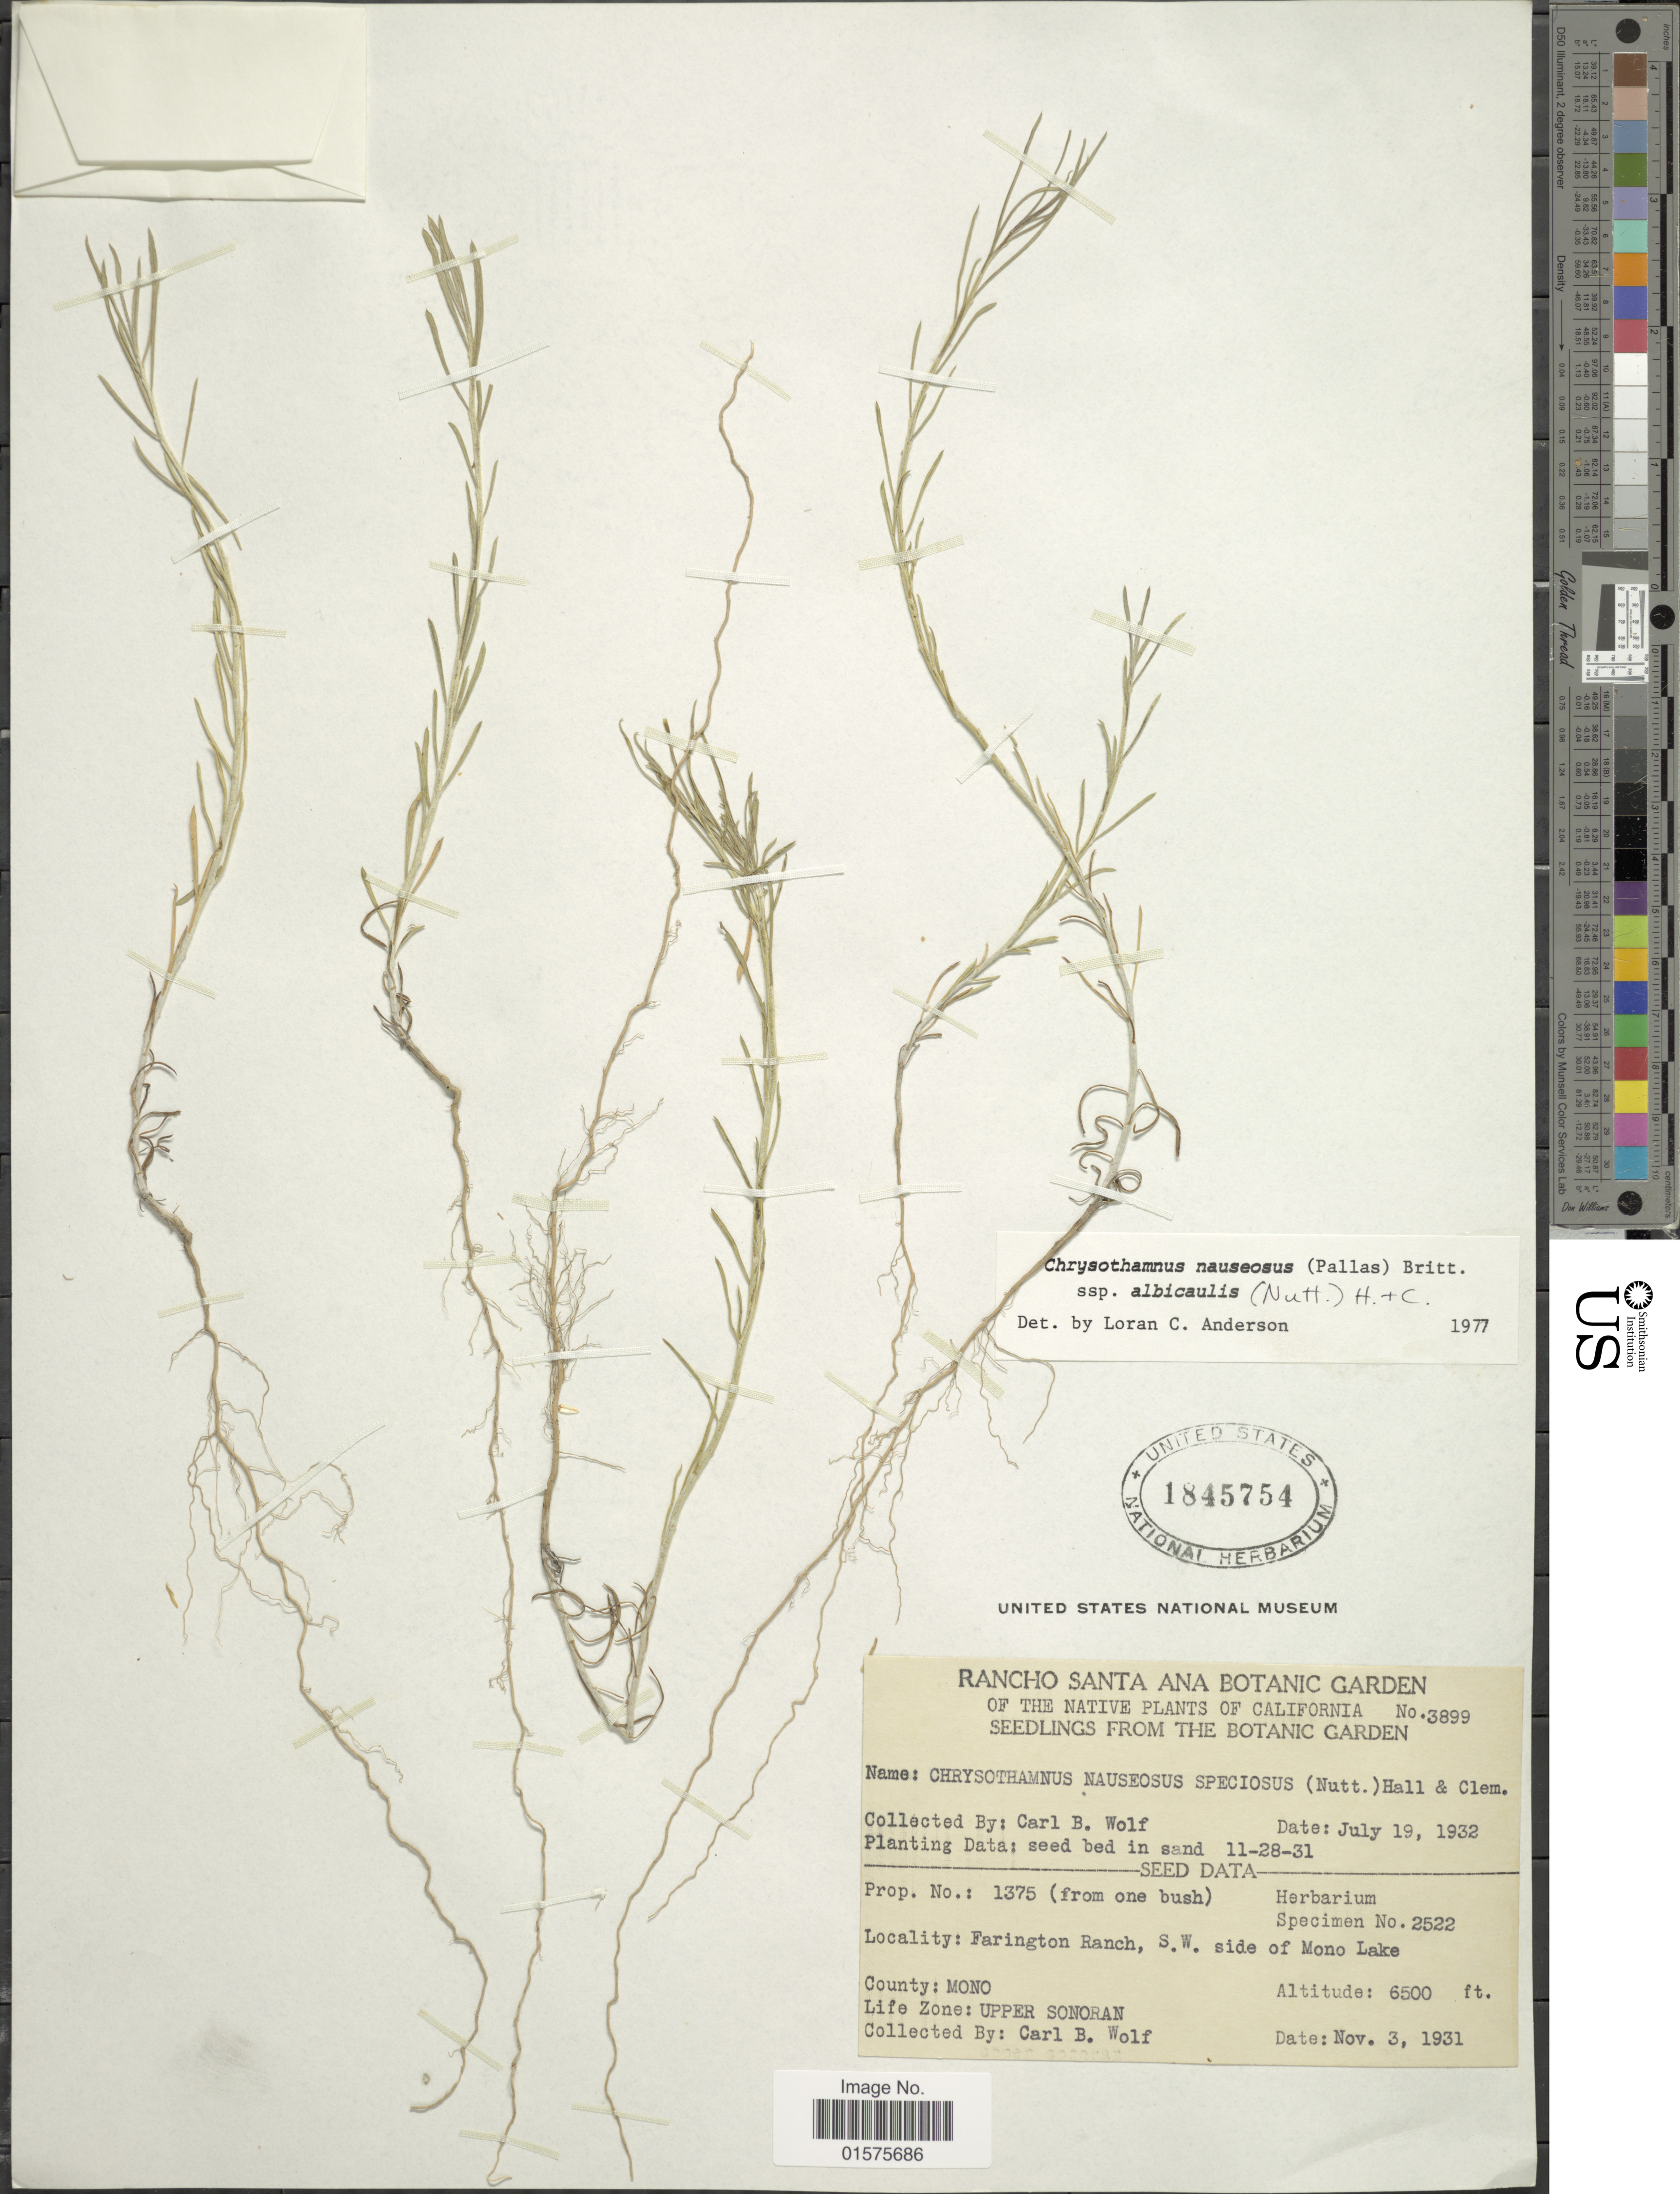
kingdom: Plantae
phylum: Tracheophyta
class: Magnoliopsida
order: Asterales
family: Asteraceae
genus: Ericameria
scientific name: Ericameria nauseosa var. speciosa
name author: (Nutt.) G.L. Nesom & G.I. Baird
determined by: Urbatsch, Lowell E., Curator (LSU), Louisiana State University (UNITED STATES)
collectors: C. B. Wolf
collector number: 3899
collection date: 1932-07-19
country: United States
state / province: California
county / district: Orange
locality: Rancho Santa Ana Botanic Garden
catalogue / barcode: US 1845754